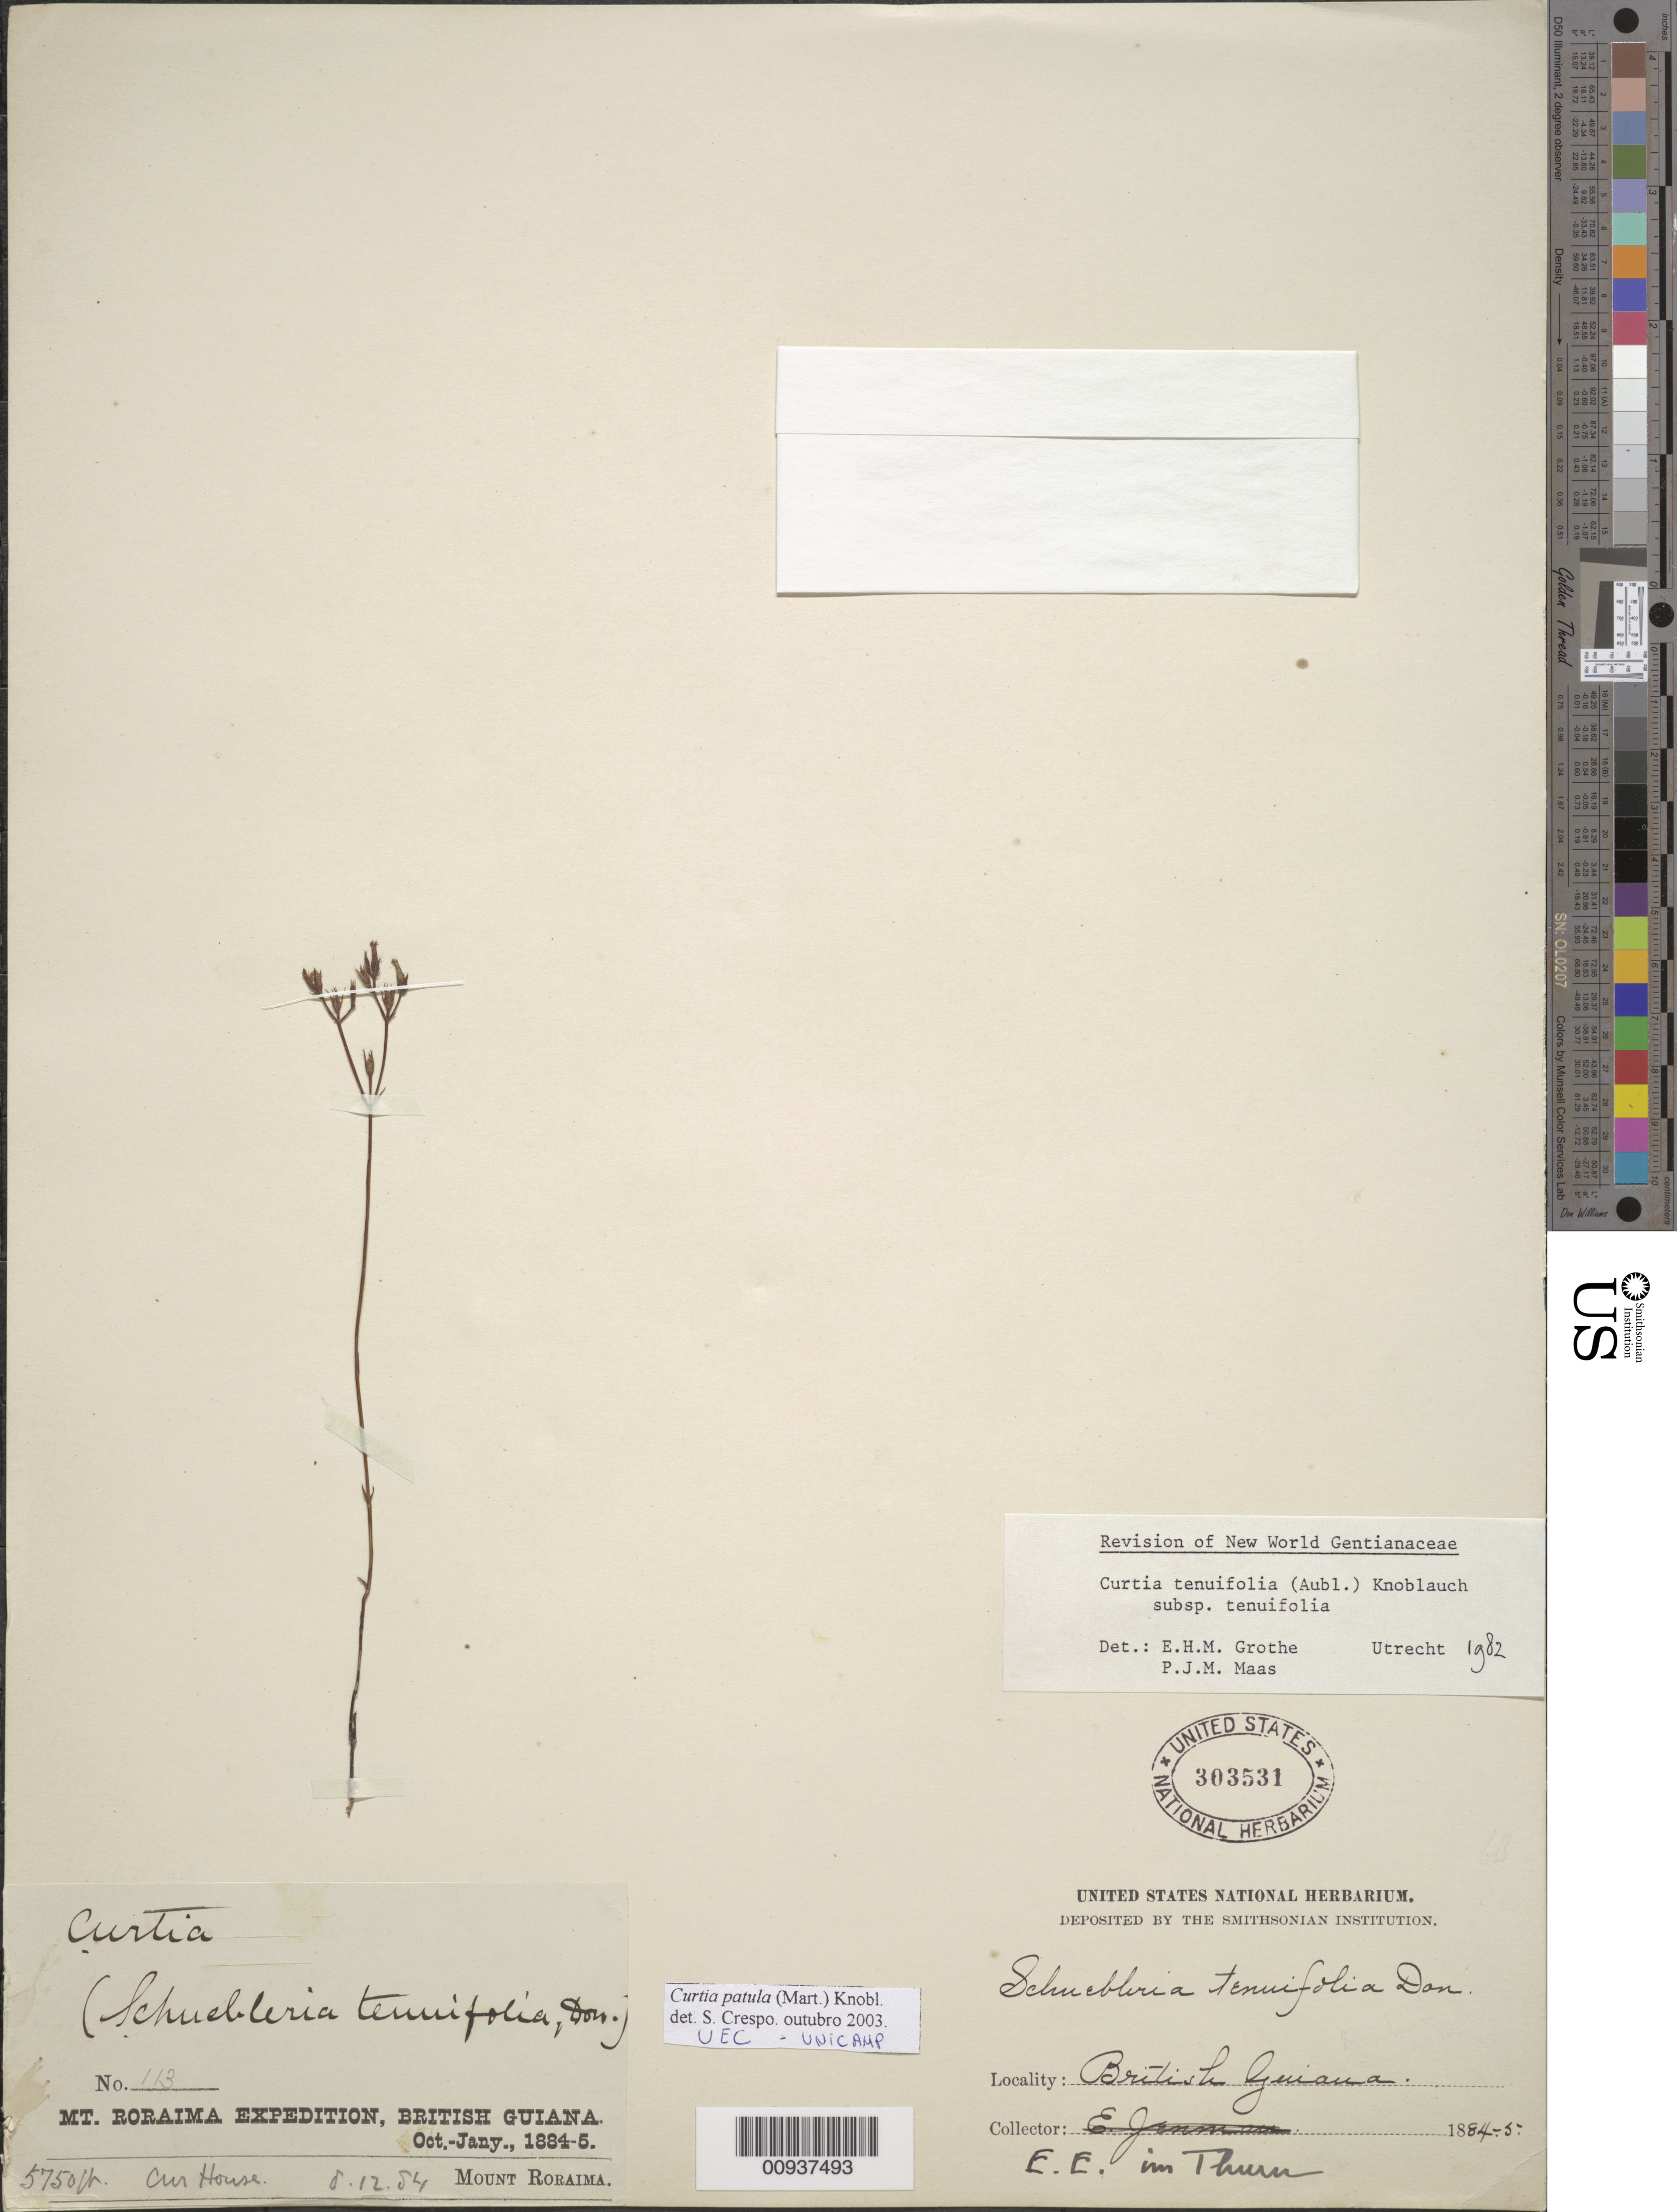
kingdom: Plantae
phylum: Tracheophyta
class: Magnoliopsida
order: Gentianales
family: Gentianaceae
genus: Curtia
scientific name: Curtia patula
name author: (Mart.) Knobl.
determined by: Crespo, Susana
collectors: E. F. im Thurn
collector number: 113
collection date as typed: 8 December 1884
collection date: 1884-12-08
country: Guyana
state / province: Cuyuni-Mazaruni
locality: Mt. Roraima, "Our House"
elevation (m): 1753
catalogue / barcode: US 303531